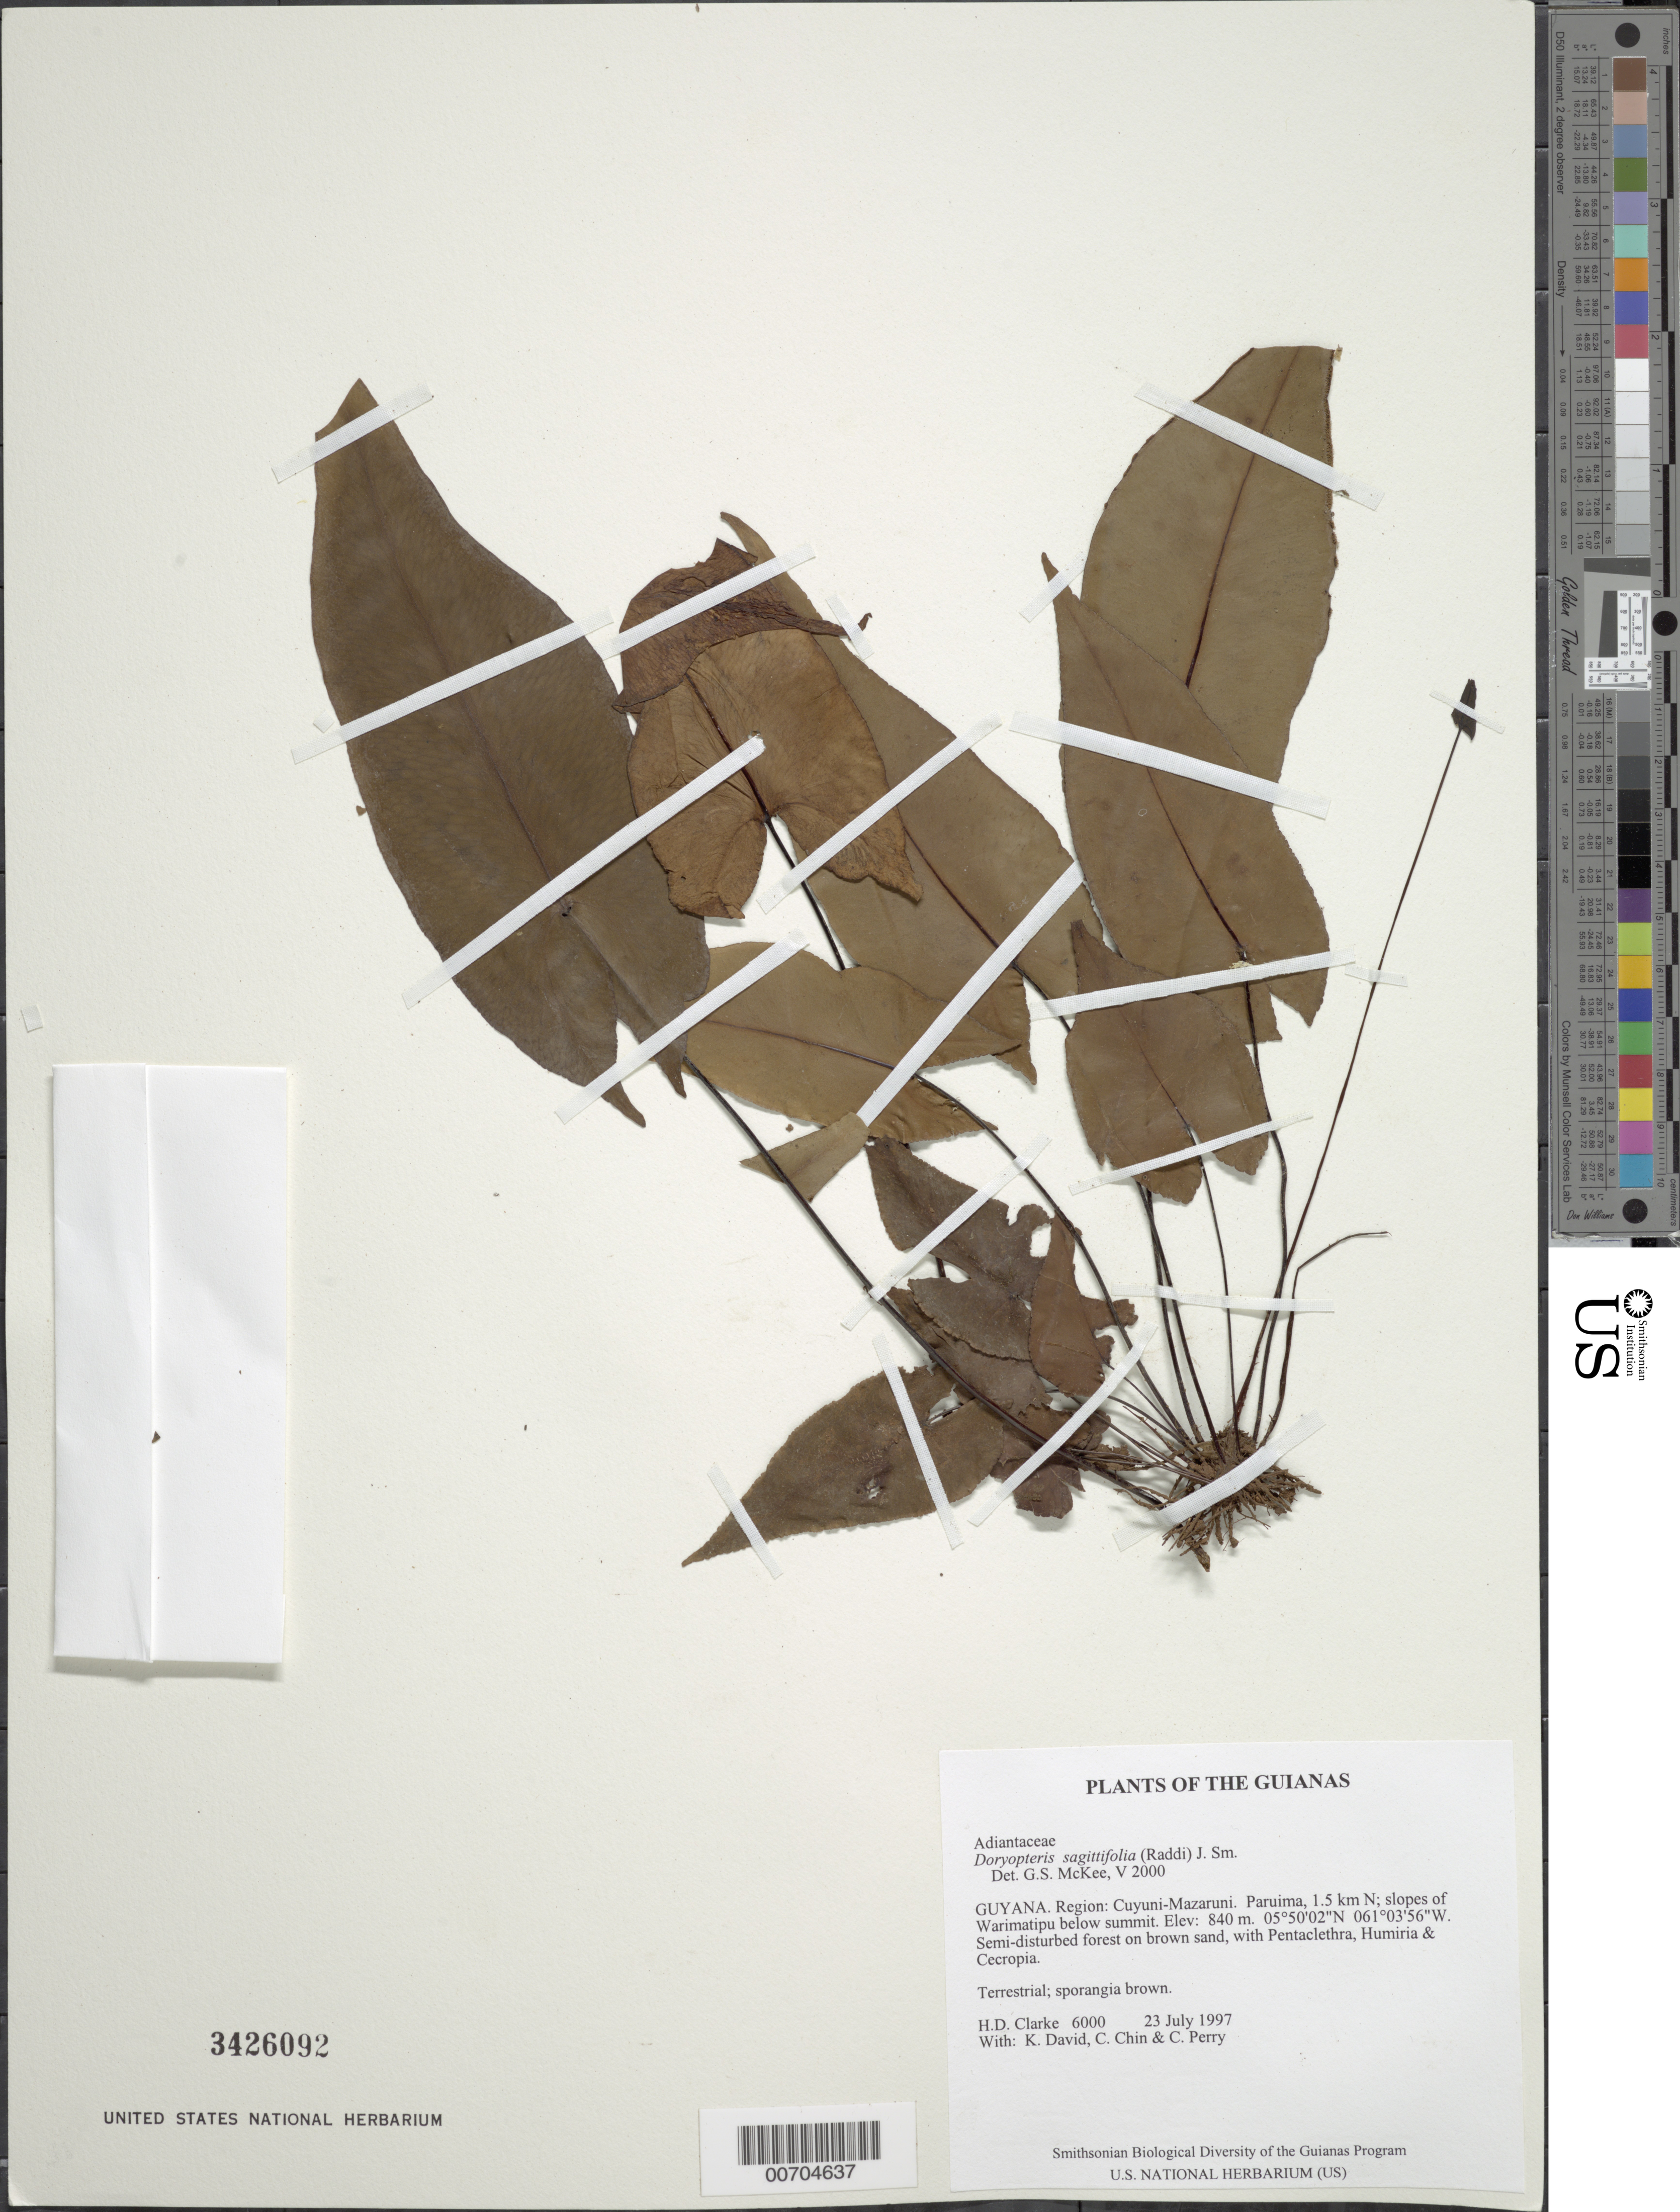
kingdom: Plantae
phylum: Tracheophyta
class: Polypodiopsida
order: Polypodiales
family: Pteridaceae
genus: Doryopteris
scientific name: Doryopteris sagittifolia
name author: J. Sm.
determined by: McKee, G. S., (US), NMNH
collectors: H. D. Clarke, K. David, C. Chin & C. Perry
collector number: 6000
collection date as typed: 23 July 1997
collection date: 1997-07-23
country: Guyana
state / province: Cuyuni-Mazaruni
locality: Paruima, 1.5 km N; slopes of Warimatipu below summit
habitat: Semi-disturbed forest on brown sand, with Pentaclethra, Humiria & Cecropia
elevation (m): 840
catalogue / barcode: US 3426092